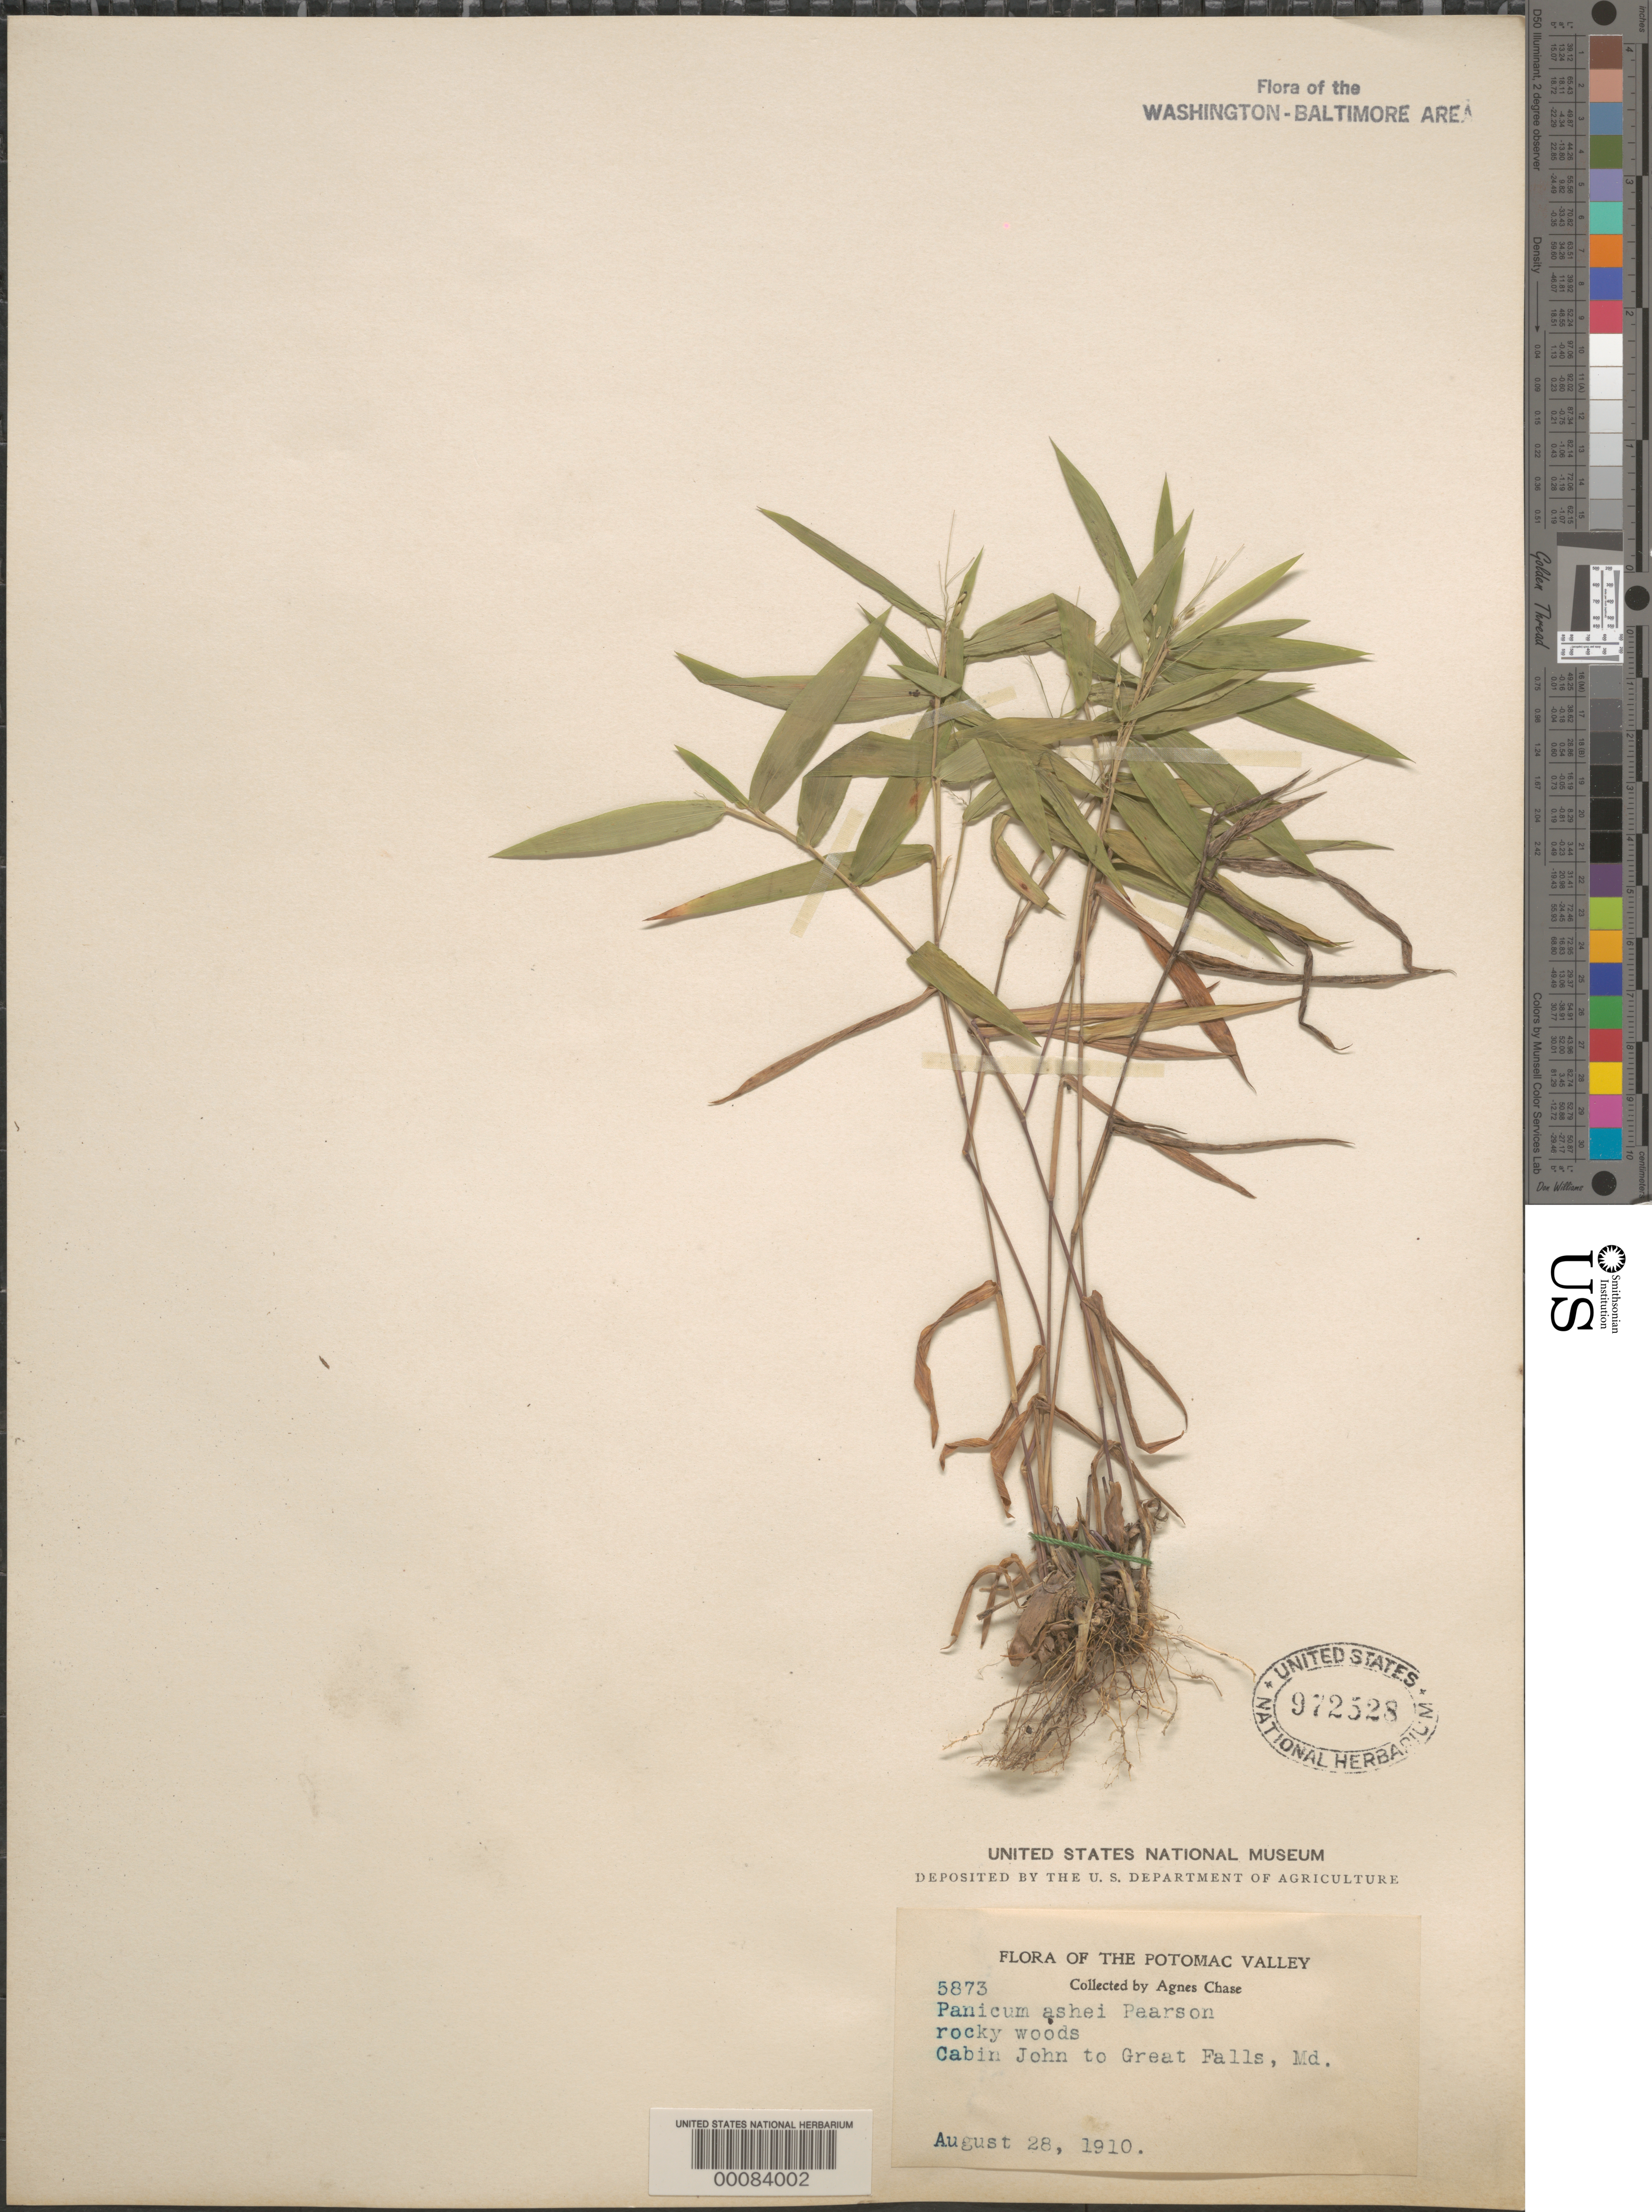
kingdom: Plantae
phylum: Tracheophyta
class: Liliopsida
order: Poales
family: Poaceae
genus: Dichanthelium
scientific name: Dichanthelium commutatum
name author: (Schult.) Gould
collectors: A. Chase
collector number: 5873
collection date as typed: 28 Aug 1910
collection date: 1910-08-28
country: United States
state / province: Maryland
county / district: Montgomery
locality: Cabin John to Great Falls C. & O. Canal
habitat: Rocky woods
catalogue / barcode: US 972528